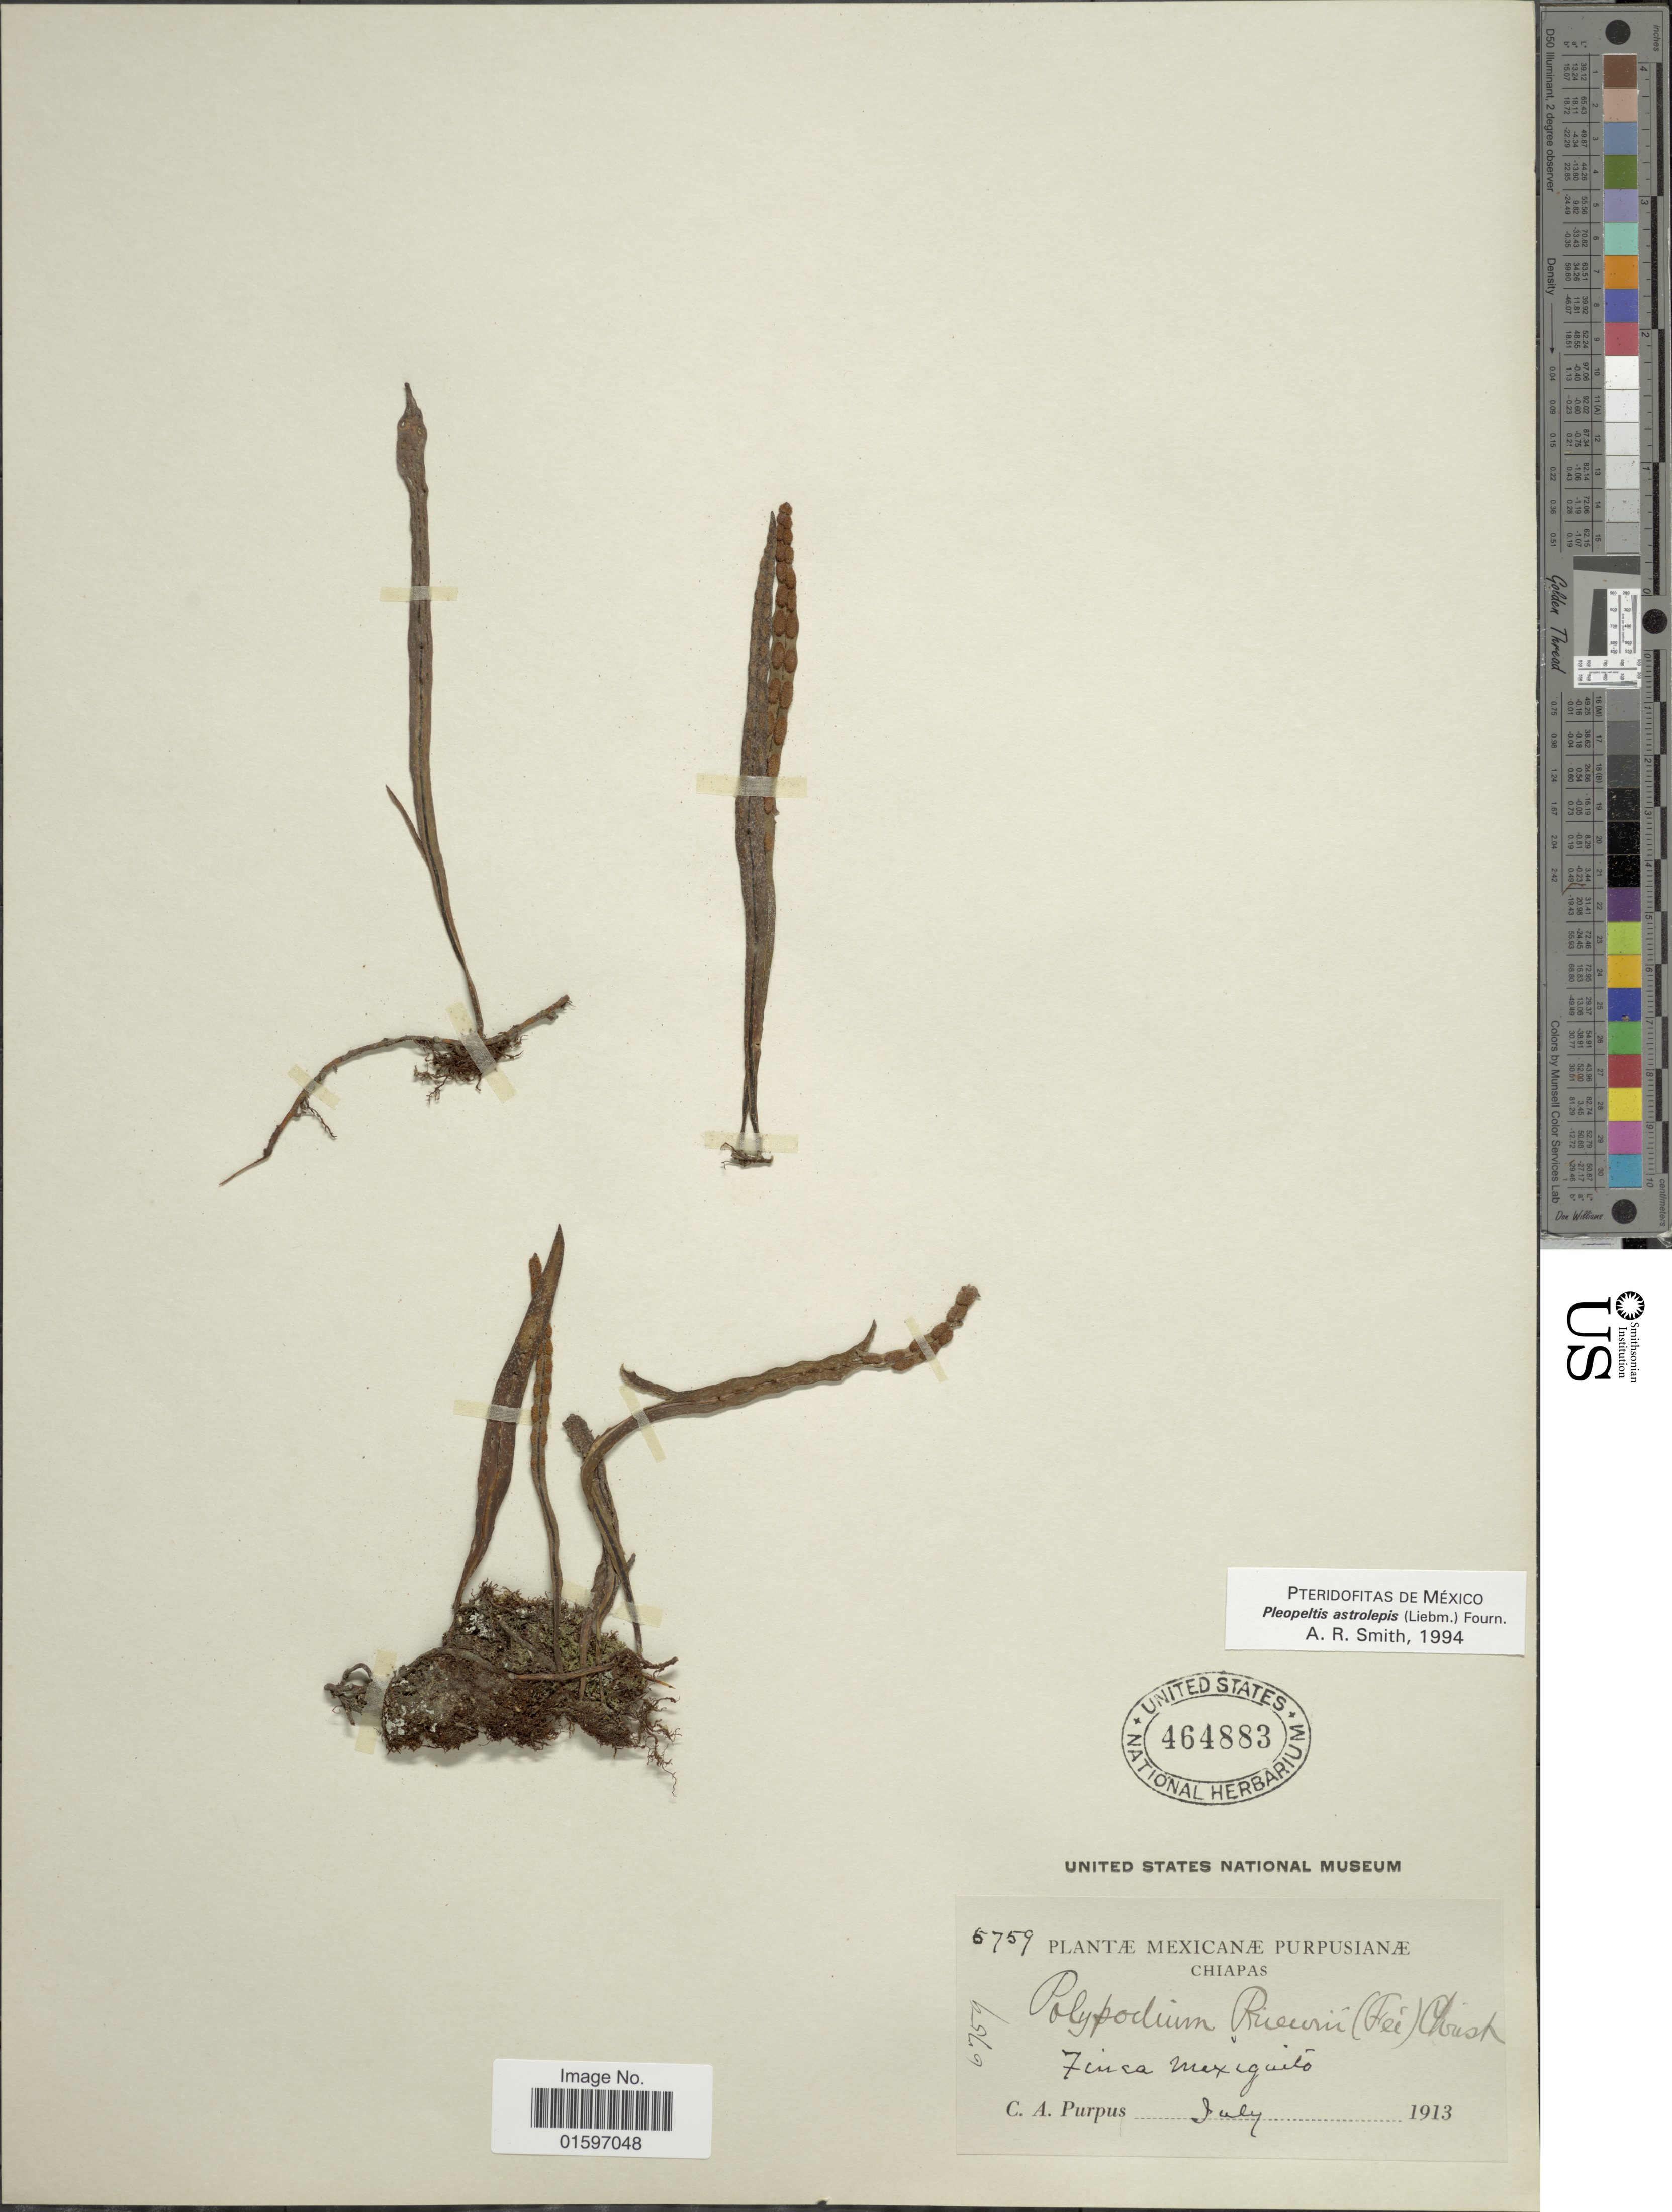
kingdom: Plantae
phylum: Tracheophyta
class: Polypodiopsida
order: Polypodiales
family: Polypodiaceae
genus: Pleopeltis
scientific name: Pleopeltis astrolepis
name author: (Liebm.) E. Fourn.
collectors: C. A. Purpus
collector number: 5759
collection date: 1913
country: Mexico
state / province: Chiapas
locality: Finca Mexiquito.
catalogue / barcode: US 464883